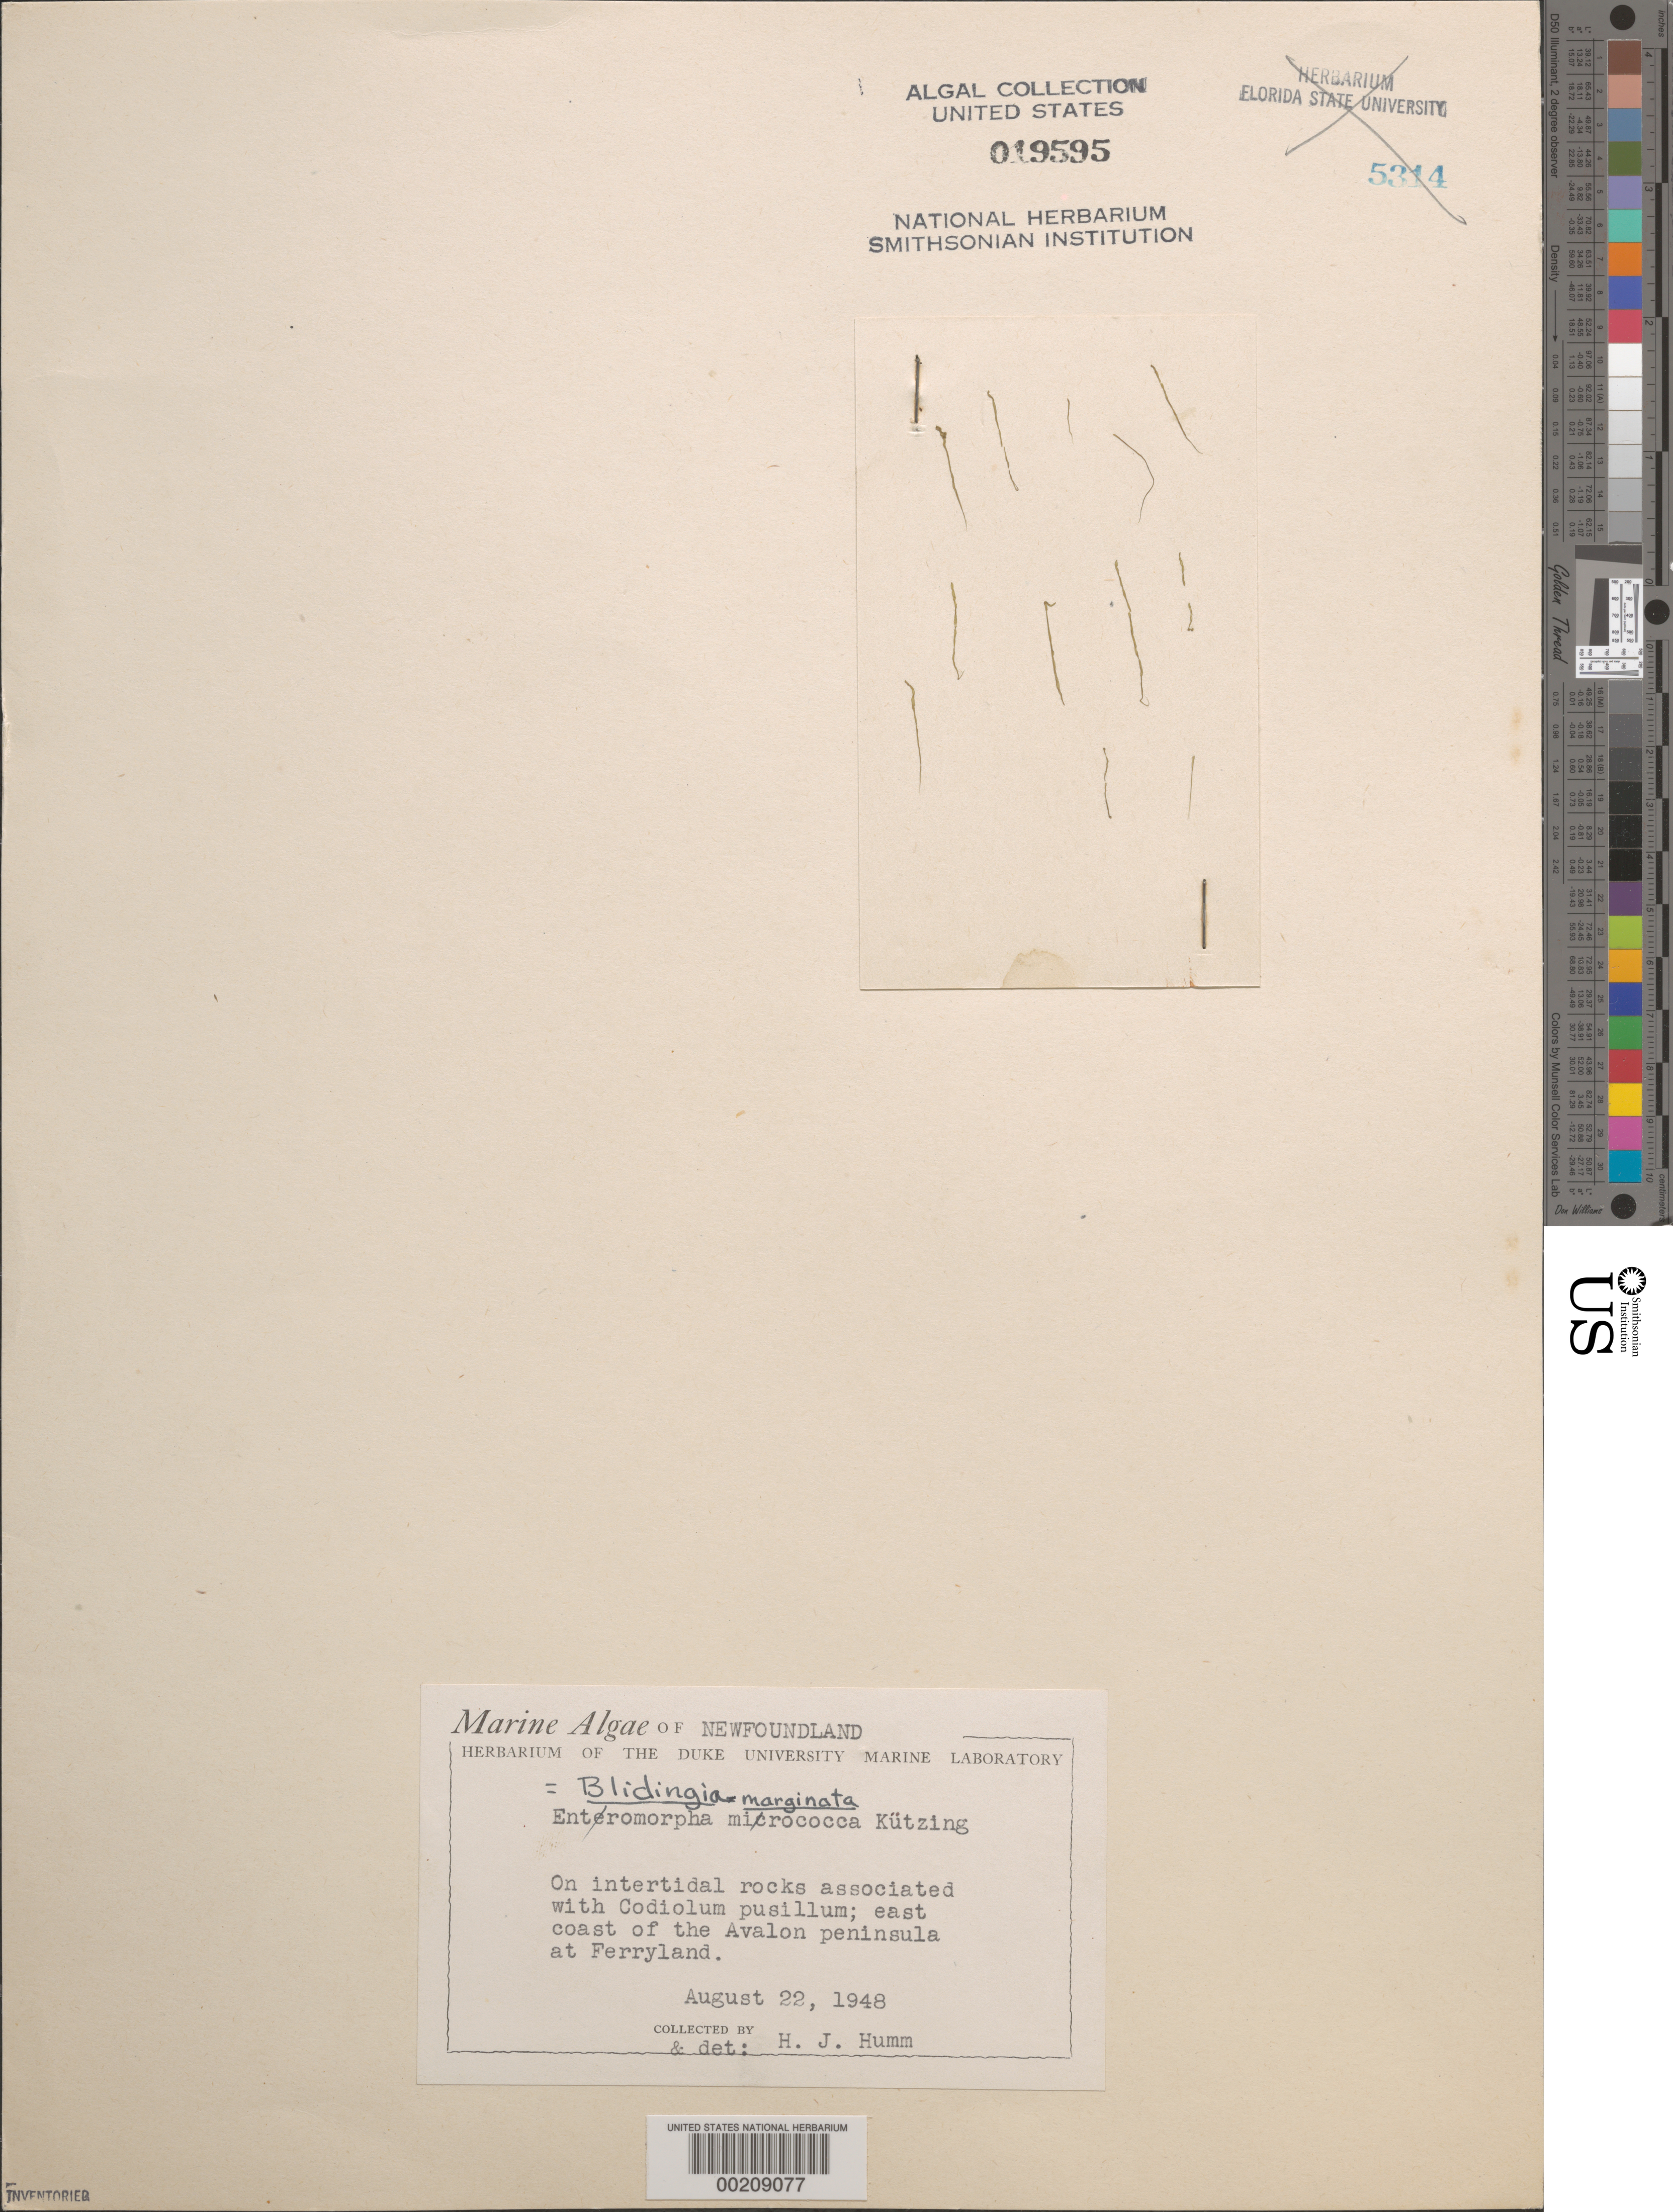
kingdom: Plantae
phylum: Chlorophyta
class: Ulvophyceae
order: Ulvales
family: Kornmanniaceae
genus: Blidingia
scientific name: Blidingia marginata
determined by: Humm, Harold J.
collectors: H. J. Humm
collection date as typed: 22 Aug 1948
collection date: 1948-08-22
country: Canada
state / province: Newfoundland and Labrador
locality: Ferryland, Avalon Peninsula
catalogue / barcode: US 19595